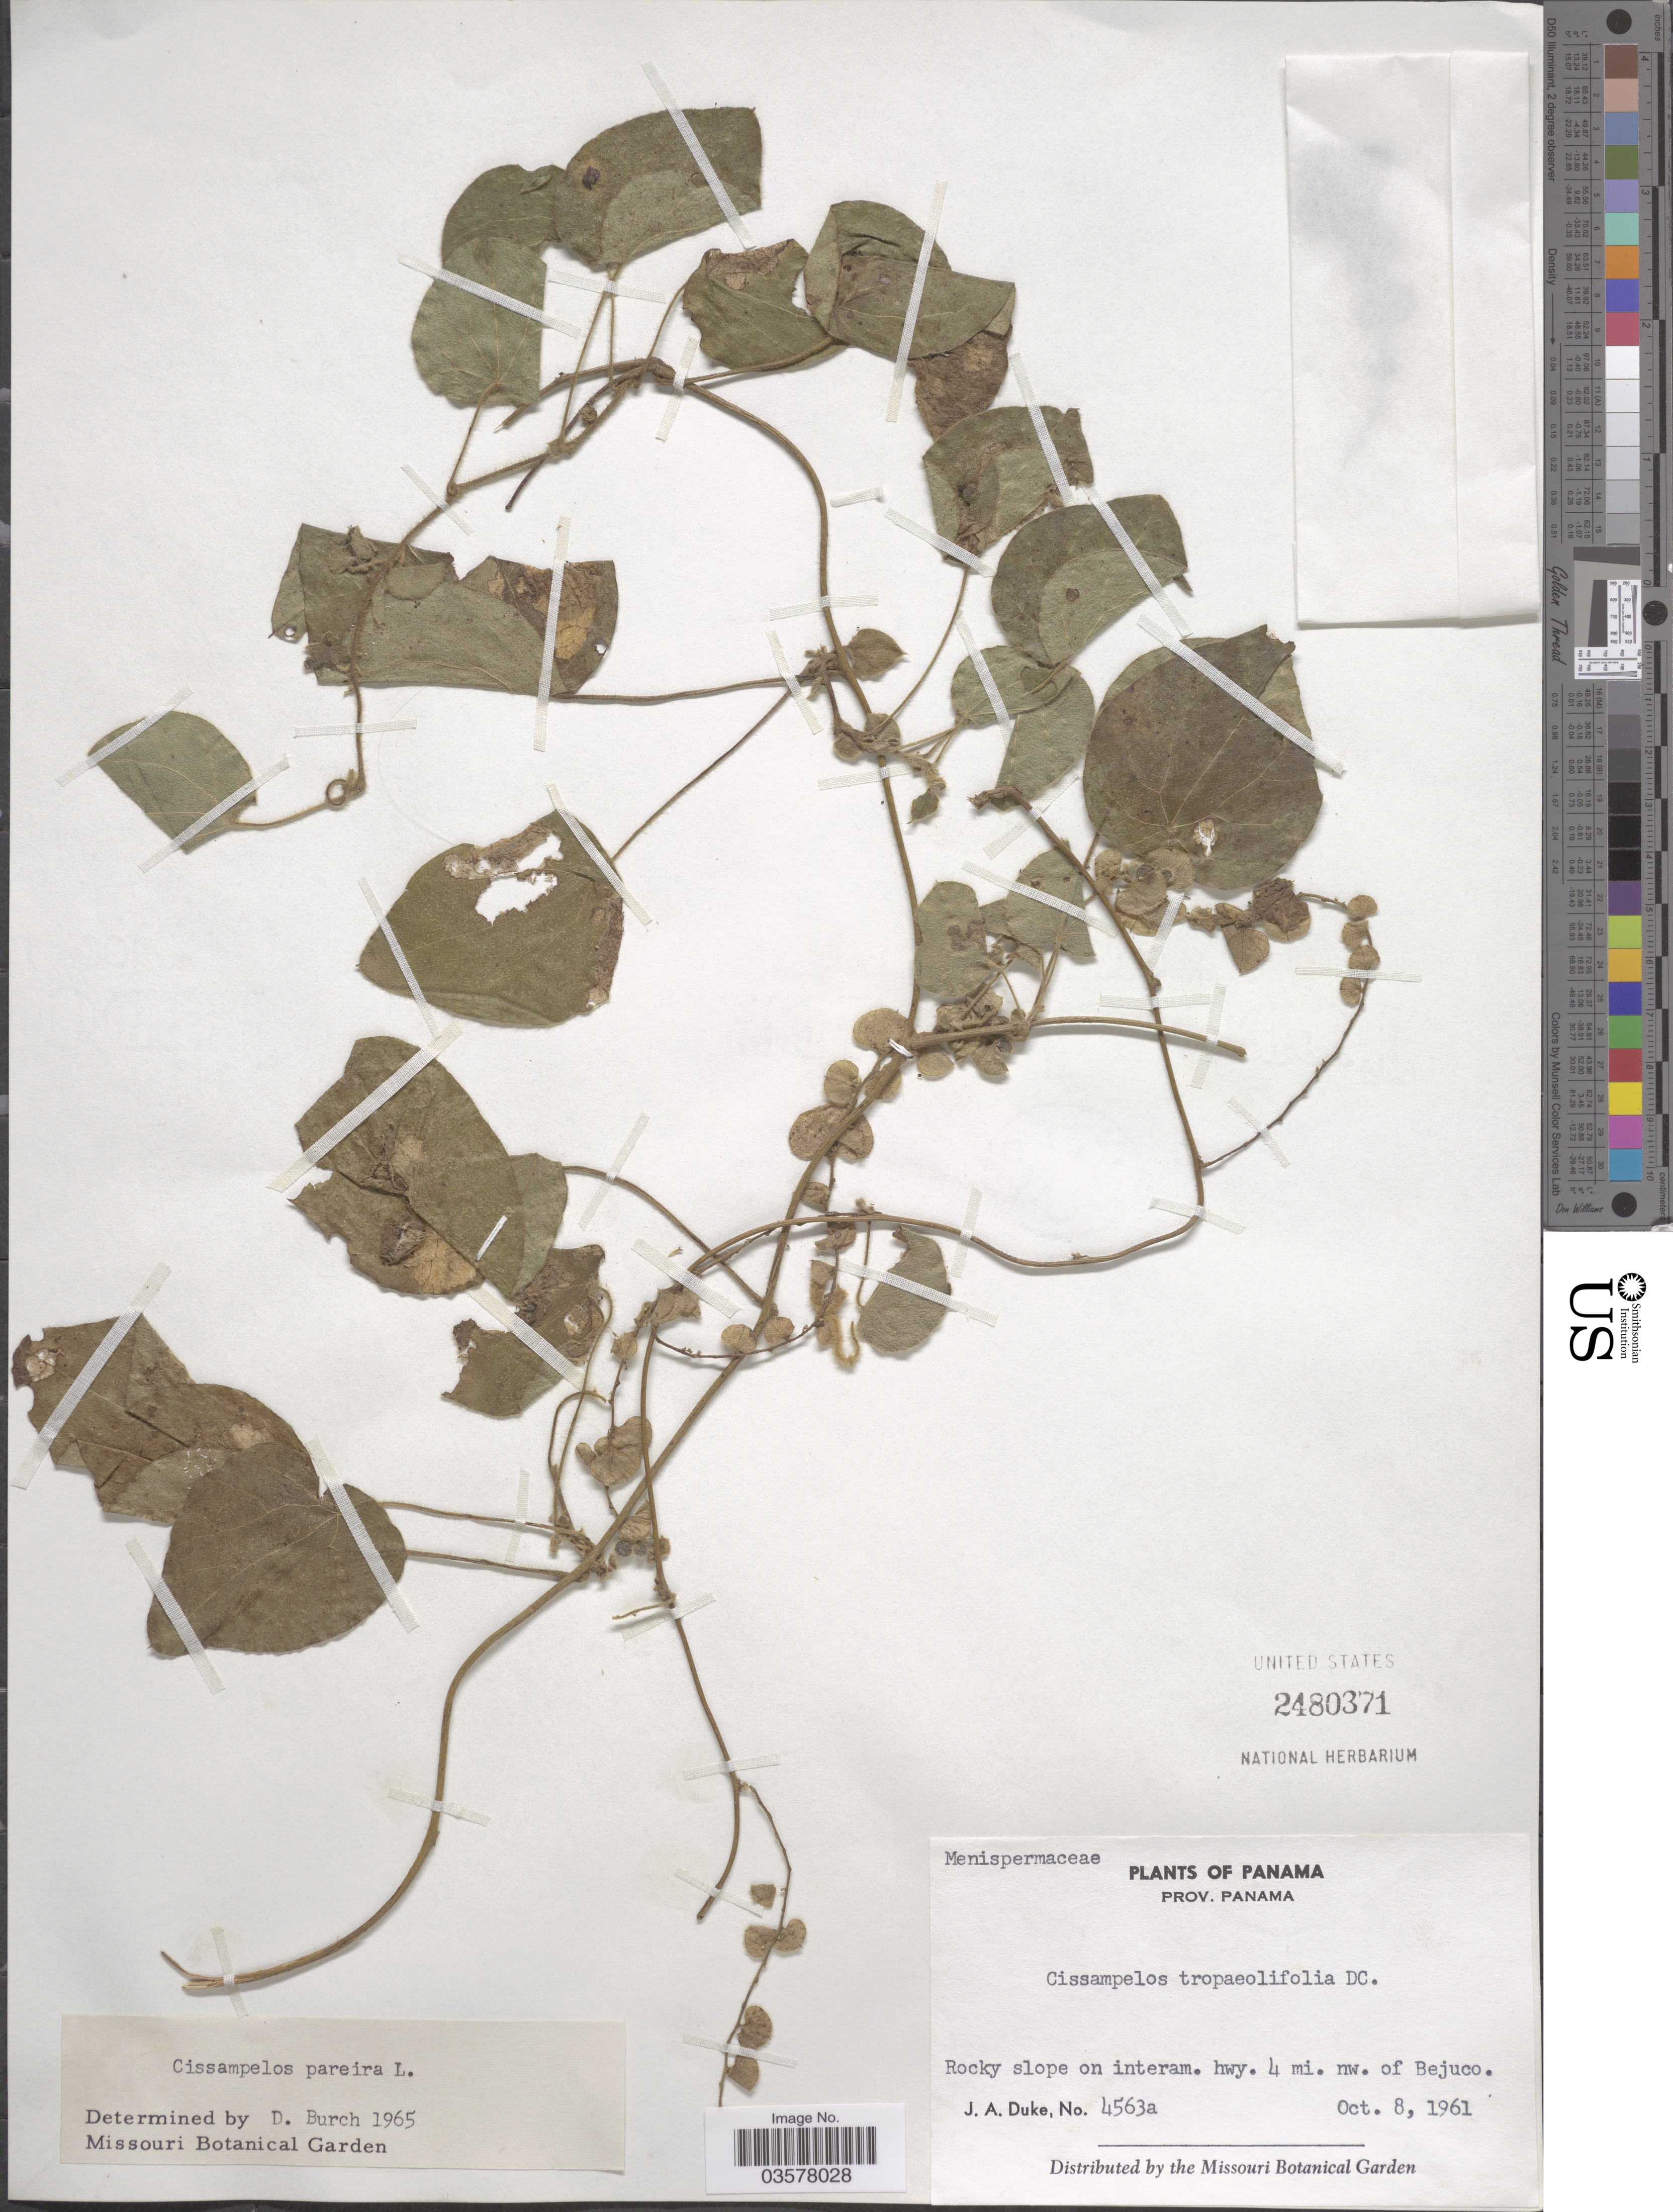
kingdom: Plantae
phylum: Tracheophyta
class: Magnoliopsida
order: Ranunculales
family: Menispermaceae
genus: Cissampelos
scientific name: Cissampelos tropaeolifolia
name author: DC.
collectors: J. A. Duke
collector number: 4563a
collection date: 1961-10-08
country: Panama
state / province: Panamá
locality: On interam. hwy. 4 mi. nw. of Bejuco.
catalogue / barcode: US 2480371